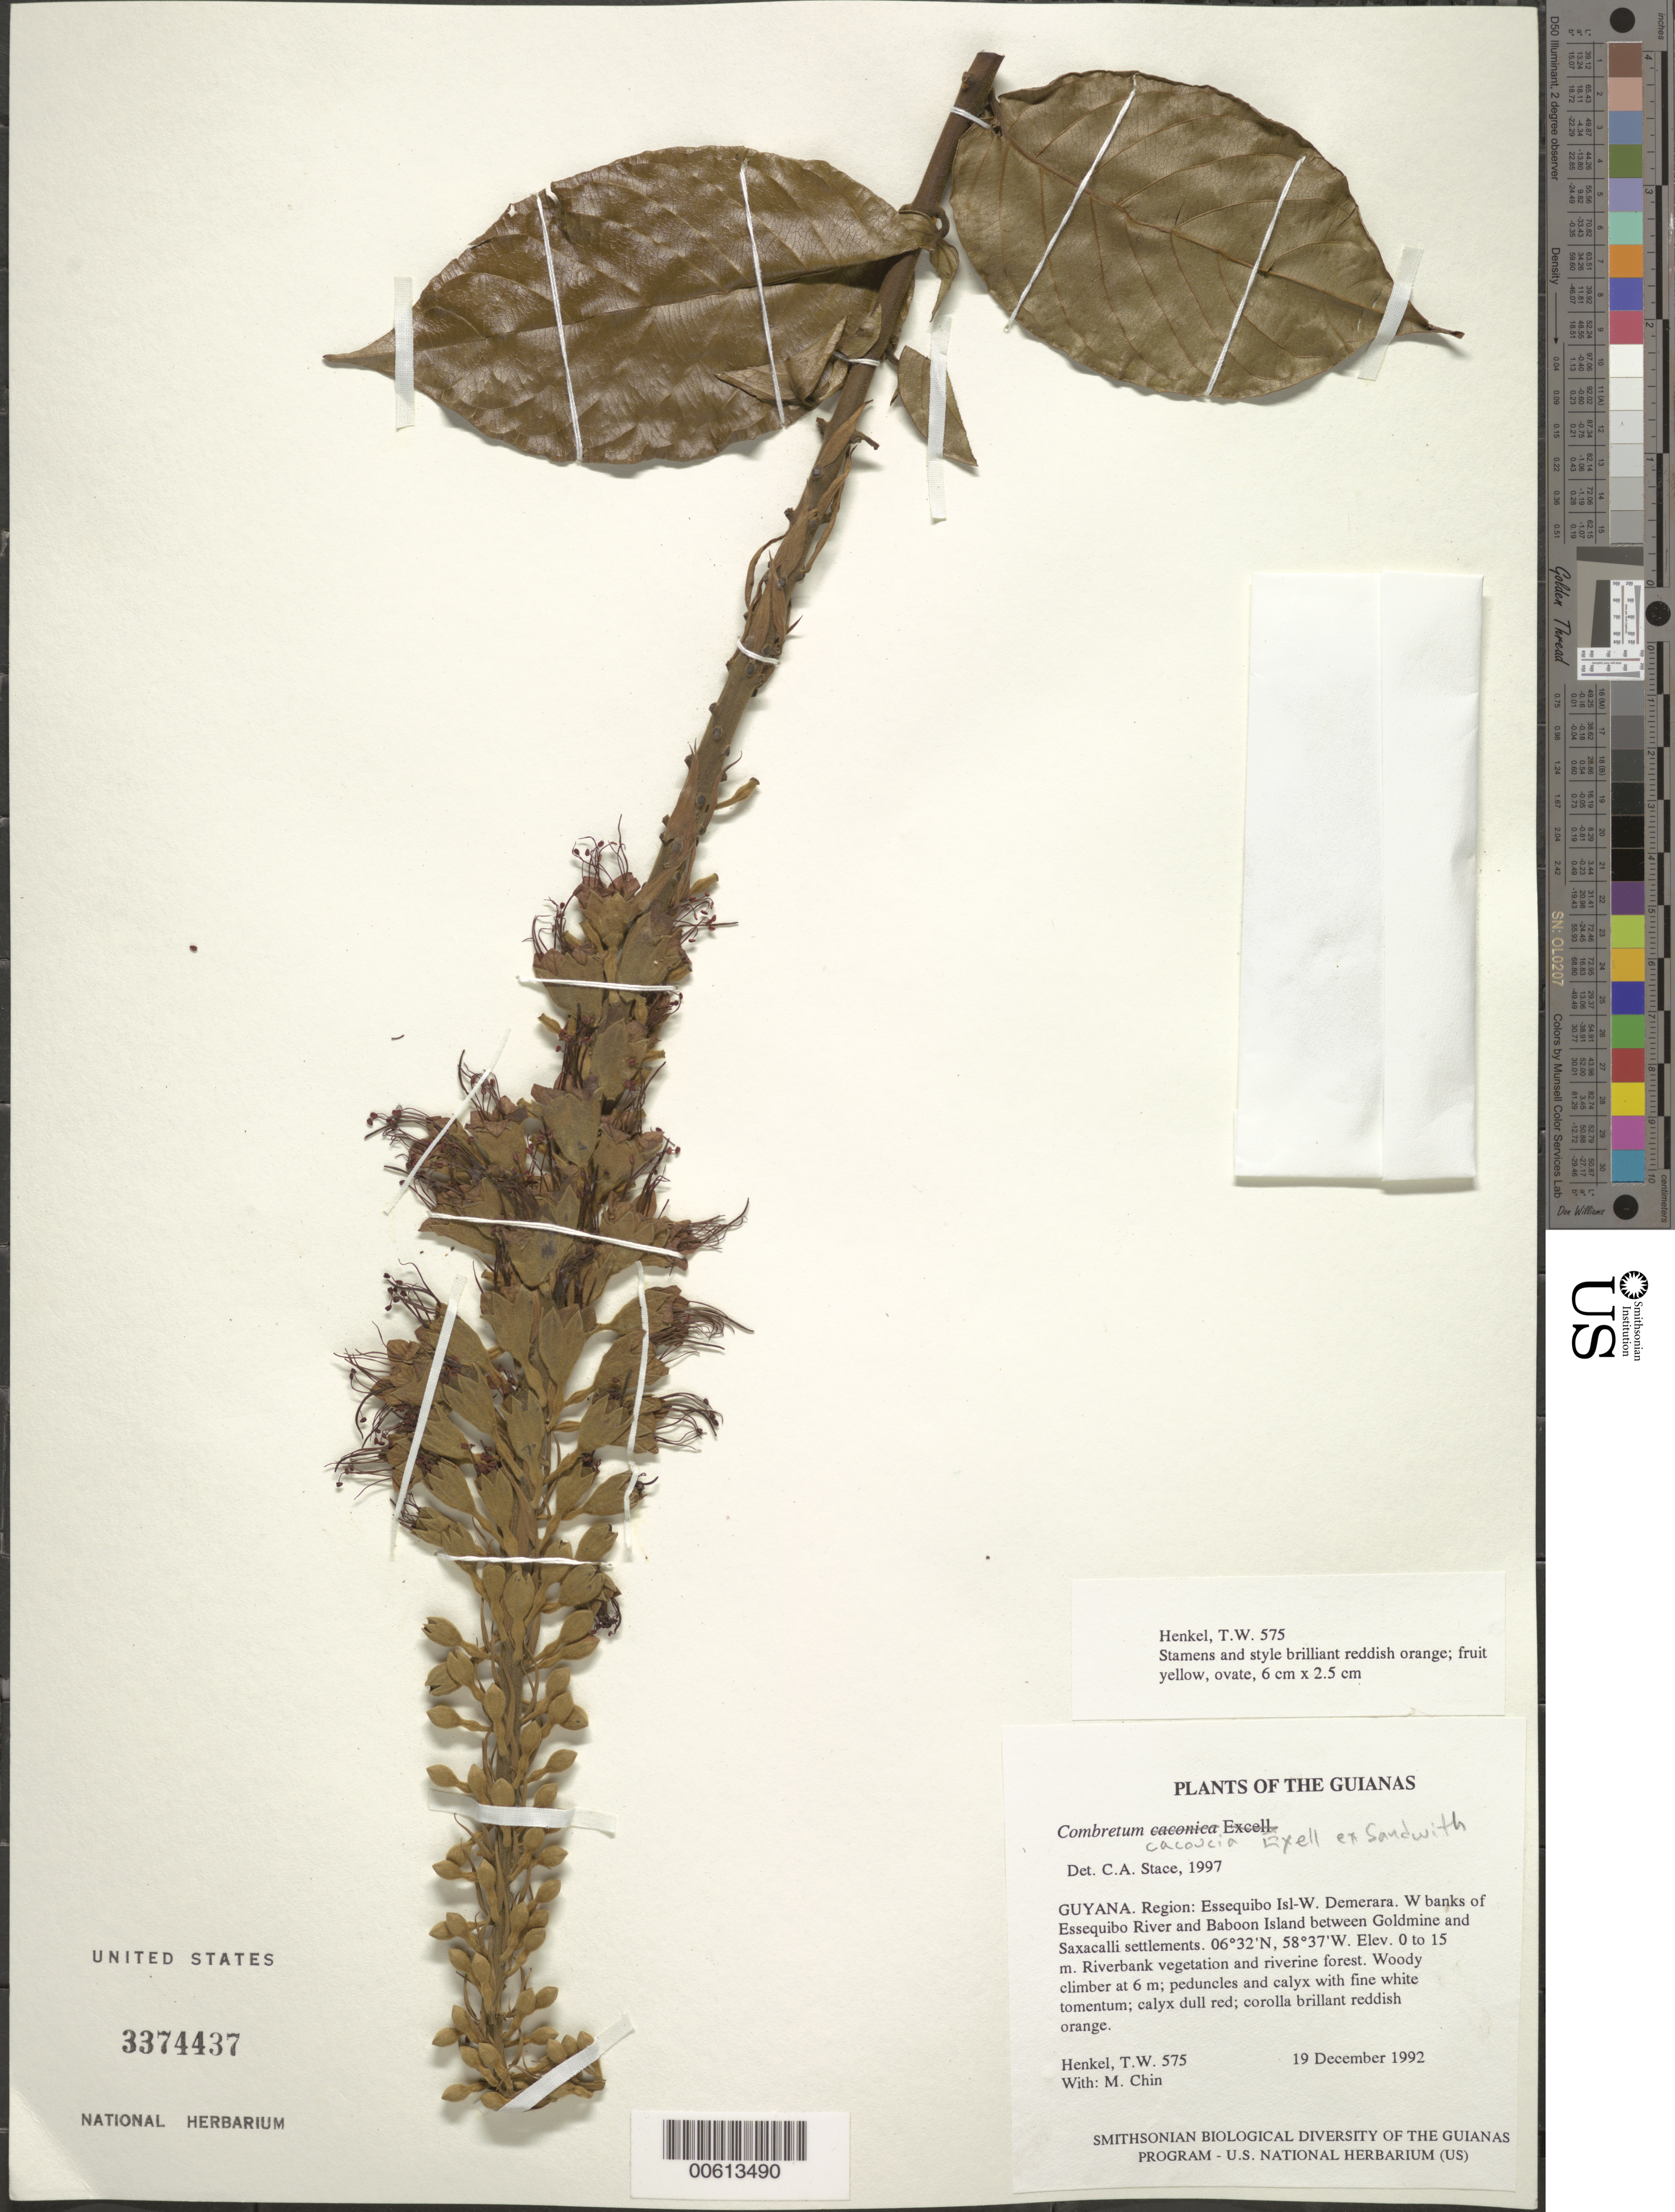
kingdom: Plantae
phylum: Tracheophyta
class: Magnoliopsida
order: Myrtales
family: Combretaceae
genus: Combretum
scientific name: Combretum cacoucia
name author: Exell ex Sandwith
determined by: Stace, C. A.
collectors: T. Henkel & M. Chin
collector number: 575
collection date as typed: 19 December 1992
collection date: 1992-12-19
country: Guyana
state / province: Essequibo Isl-W. Demerara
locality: W banks of Essequibo River and Baboon Island between Goldmine and Saxacalli settlements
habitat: Riverbank vegetation and riverine forest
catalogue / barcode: US 3374437